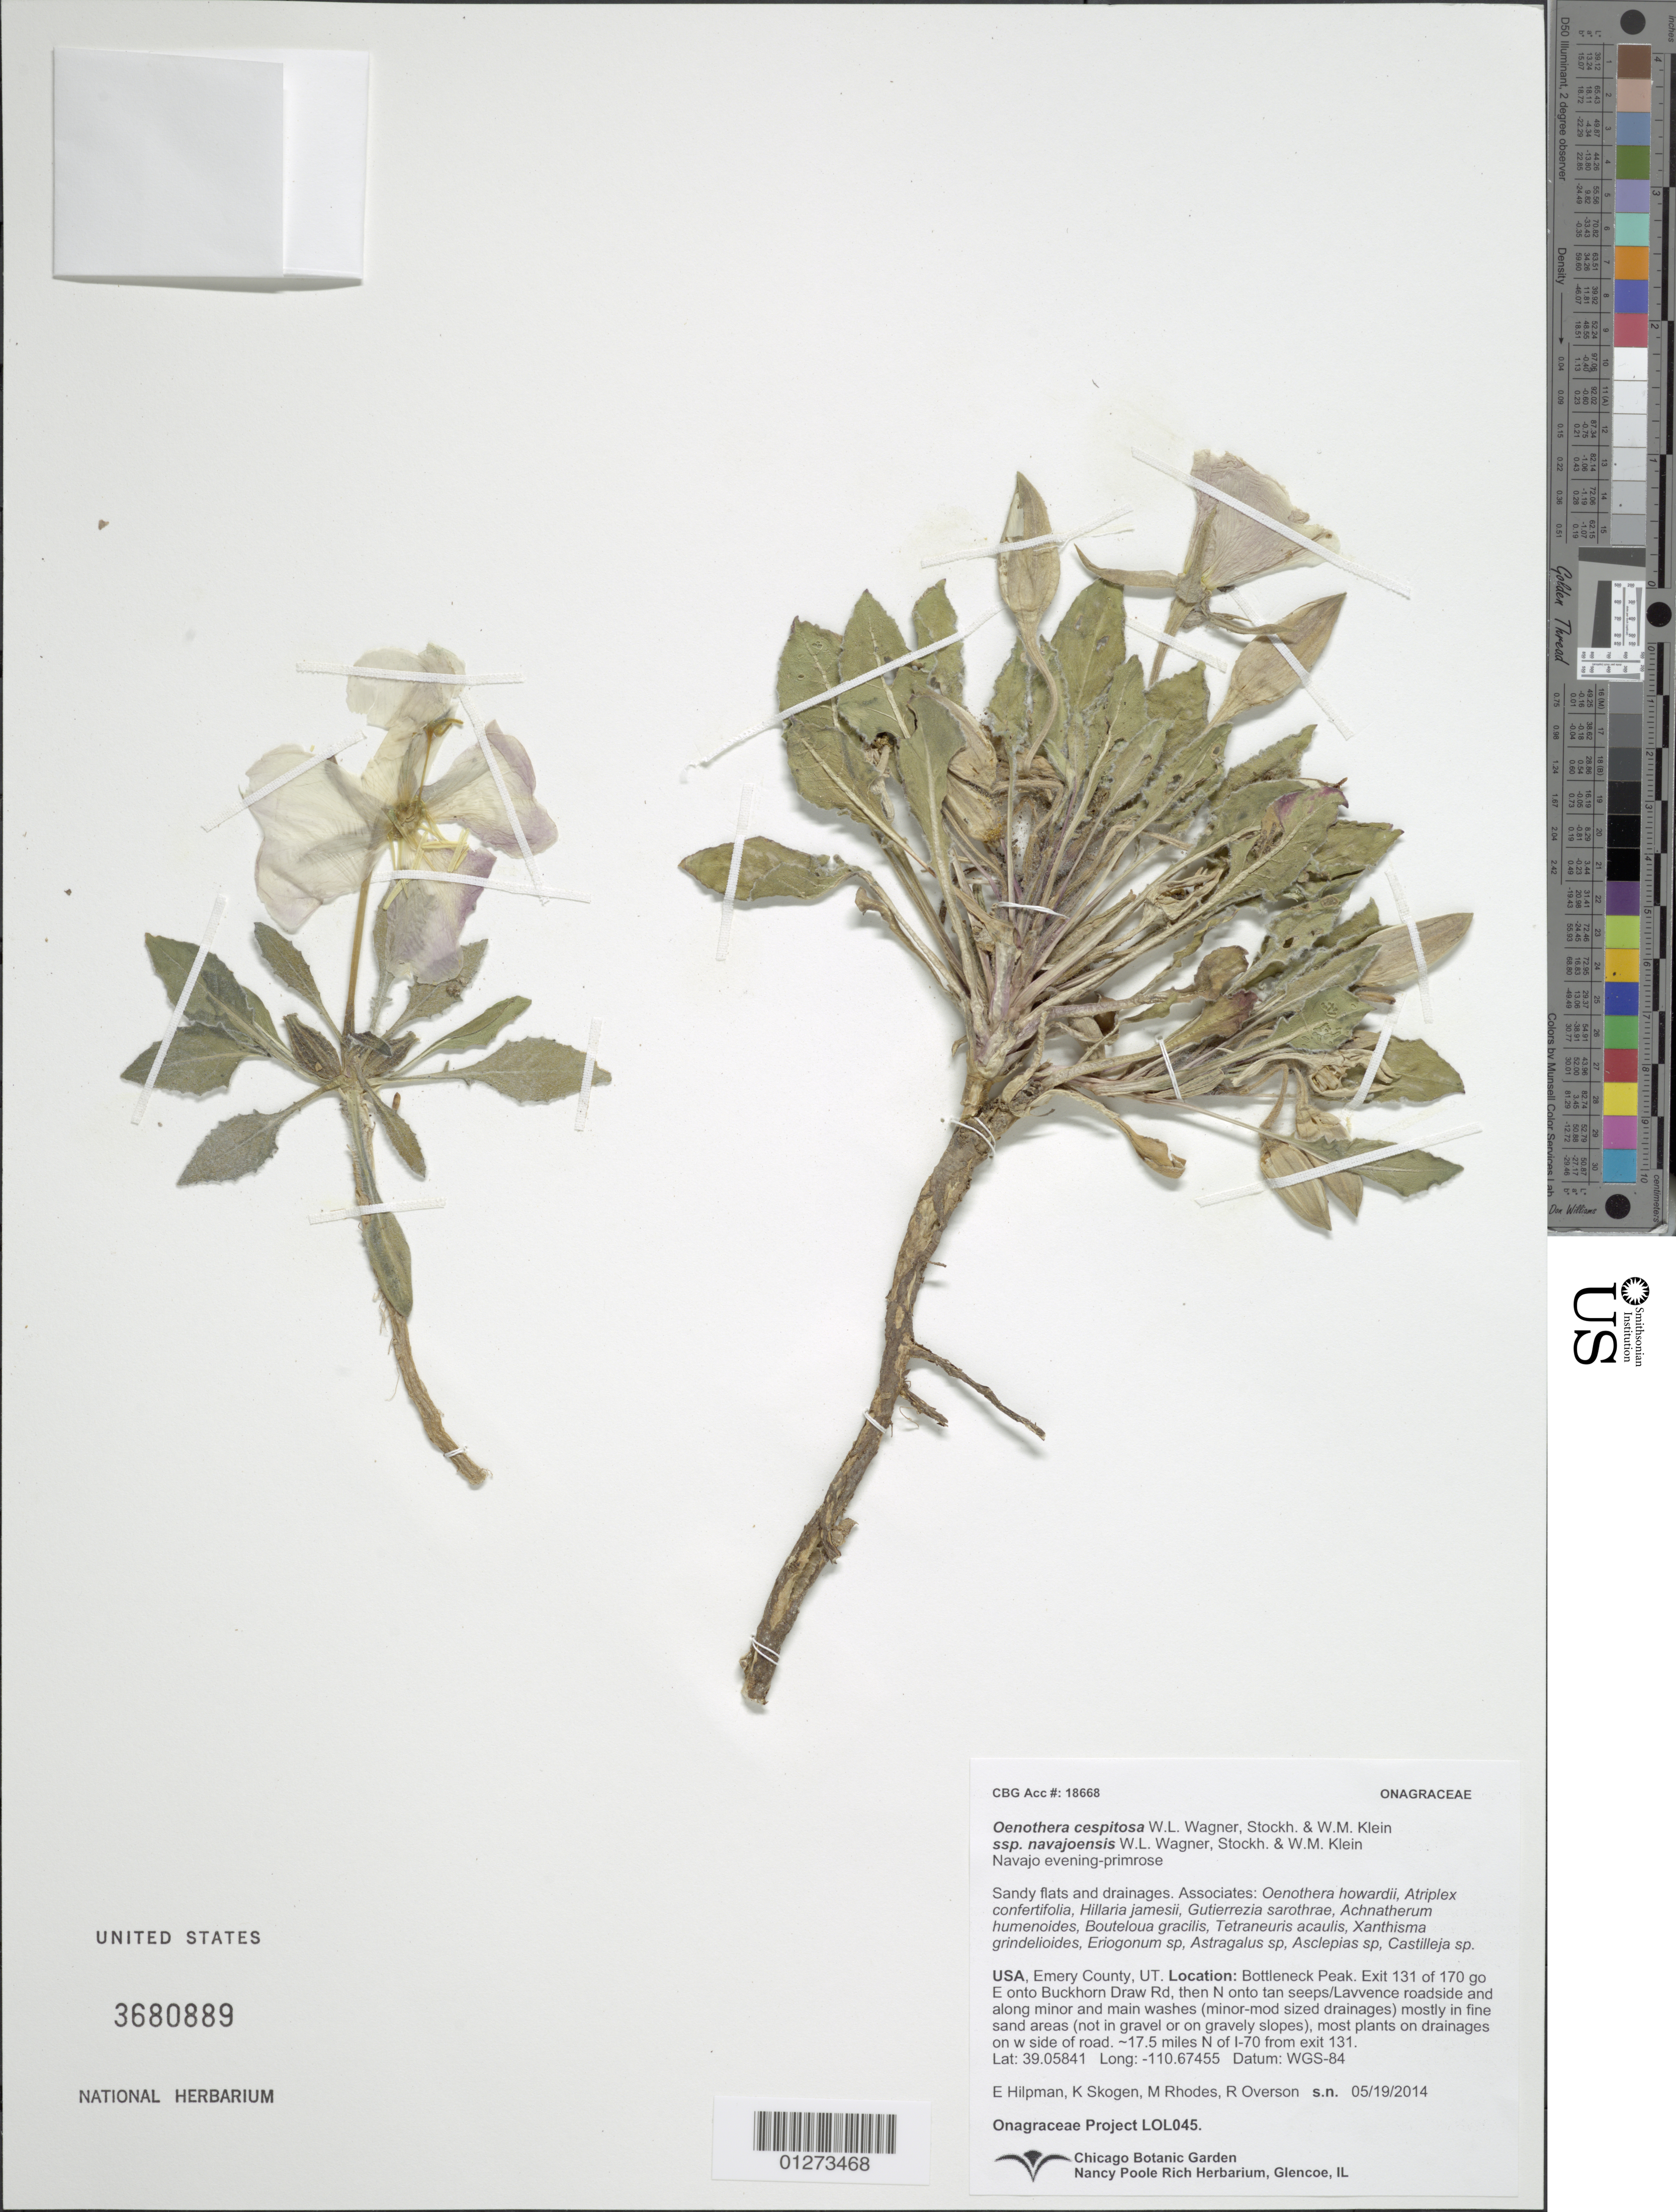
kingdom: Plantae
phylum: Tracheophyta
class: Magnoliopsida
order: Myrtales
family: Onagraceae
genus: Oenothera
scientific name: Oenothera cespitosa subsp. navajoensis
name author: W.L. Wagner et al.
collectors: Onagraceae Project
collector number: LOL 045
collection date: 2014-05-19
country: United States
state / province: Utah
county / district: Emery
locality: Exit 131 of 170 go E onto Buckhorn Draw Rd, then N onto tan seeps/Lavvence roadside and along minor and main washes (minor-mod sized drainages) mostly in fine sand areas (not in gravel or on gravely slopes).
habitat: sandy flats and drainages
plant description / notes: CHIC, US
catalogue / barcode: US 3680889